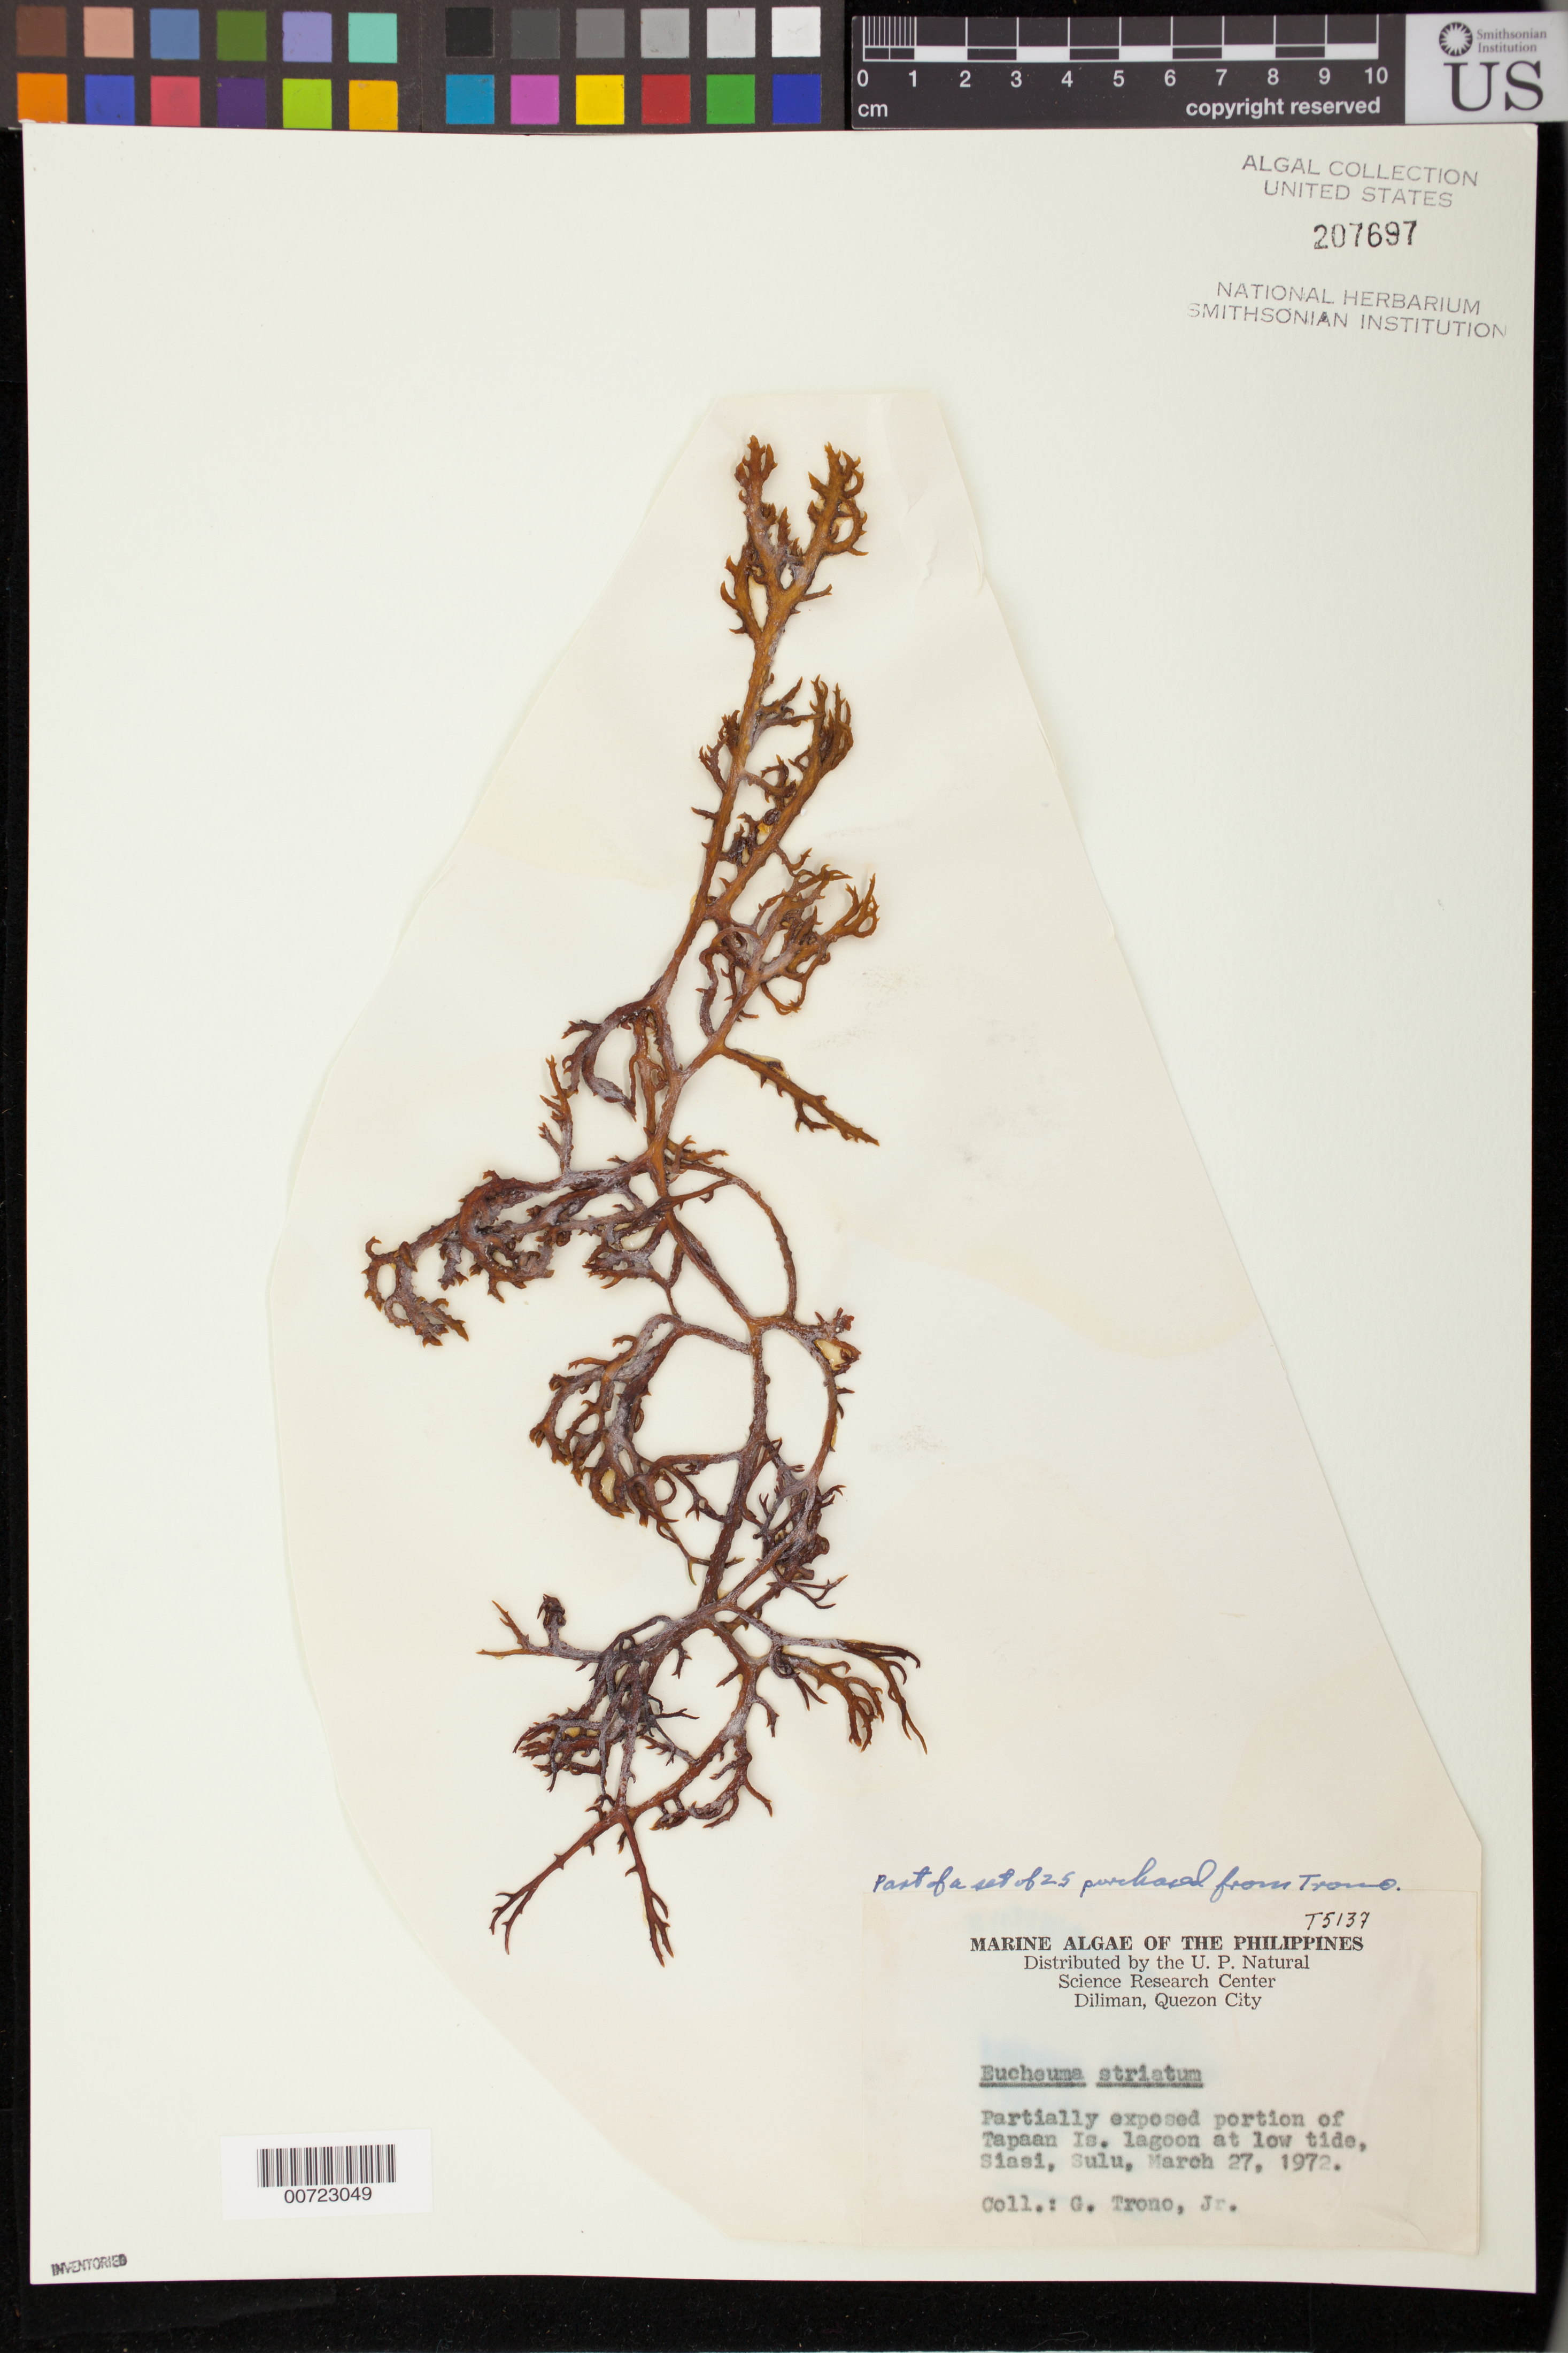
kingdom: Plantae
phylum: Rhodophyta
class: Florideophyceae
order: Gigartinales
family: Solieriaceae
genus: Kappaphycus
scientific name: Kappaphycus striatum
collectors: G. Trono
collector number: T5137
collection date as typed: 27 Mar 1972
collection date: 1972-03-27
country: Philippines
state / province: Muslim Mindanao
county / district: Sulu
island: Siasi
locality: Tapaan Island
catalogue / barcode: US 207697